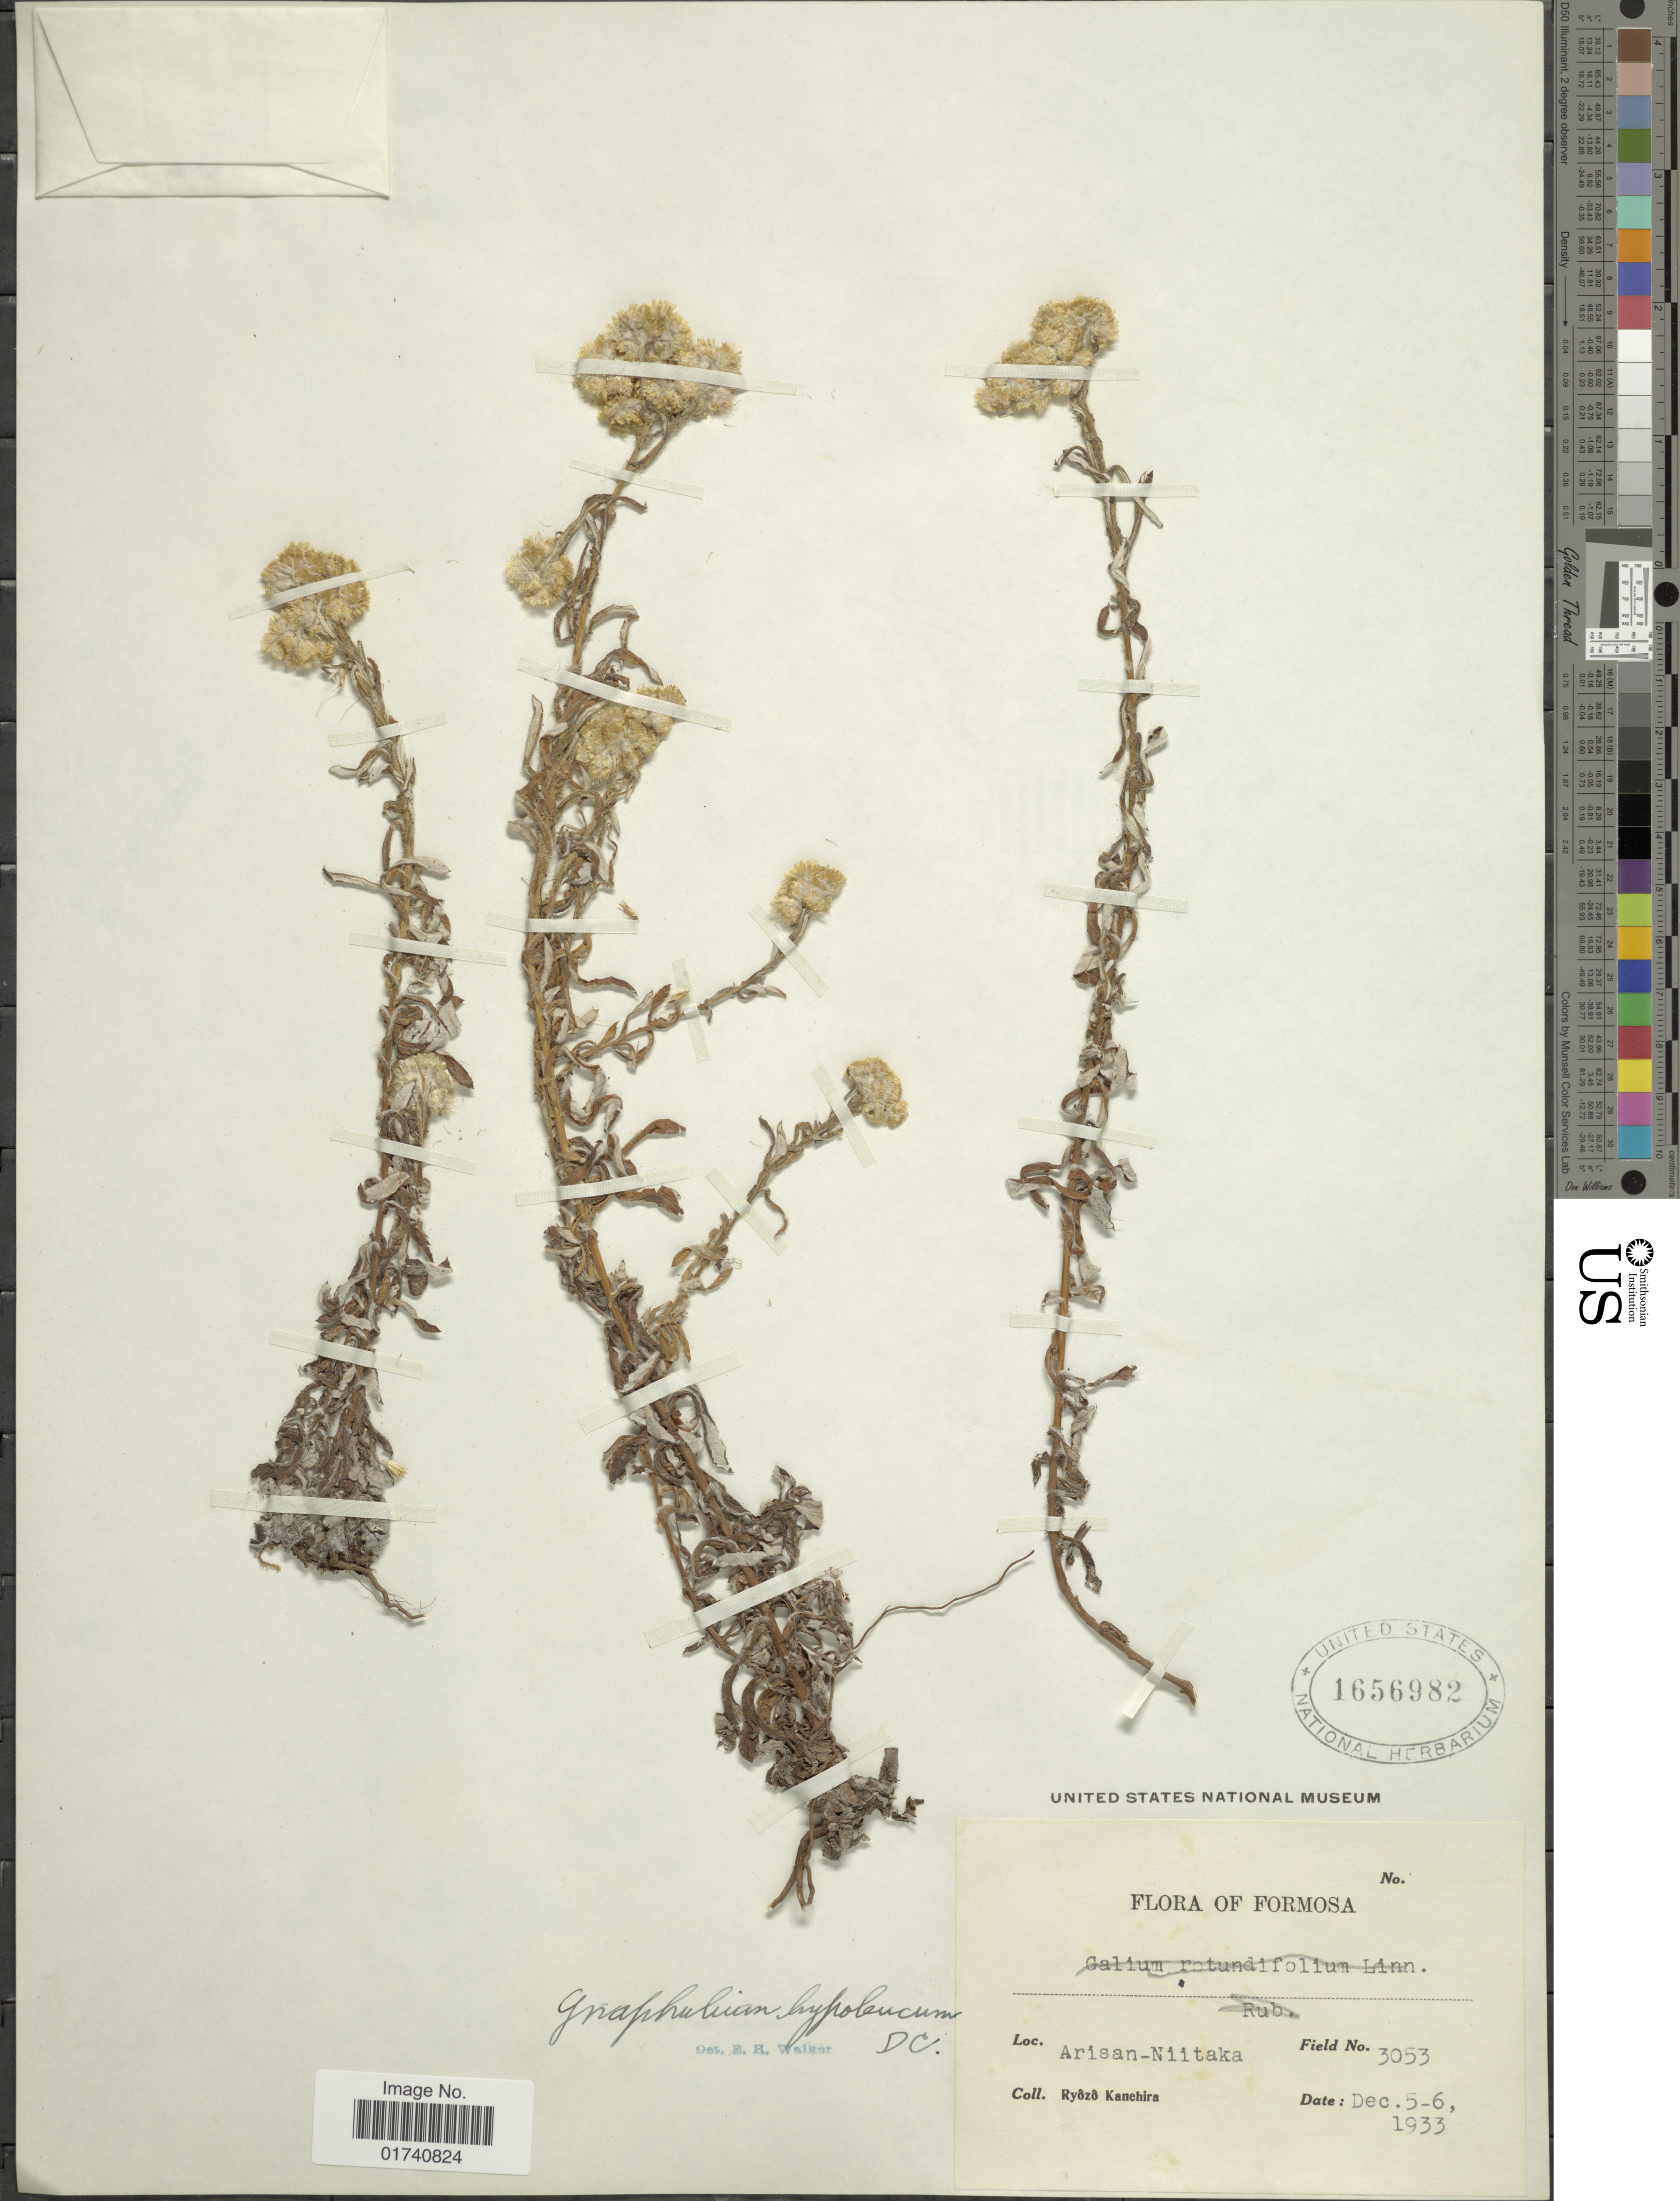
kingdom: Plantae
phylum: Tracheophyta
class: Magnoliopsida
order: Asterales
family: Asteraceae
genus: Pseudognaphalium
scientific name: Pseudognaphalium hypoleucum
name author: (DC.) Hilliard & B.L. Burtt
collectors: R. Kanehira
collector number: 3053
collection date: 1933-12-05/1933-12-06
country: Taiwan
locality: Formosa. Arisan-Niitaka.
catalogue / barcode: US 1656982